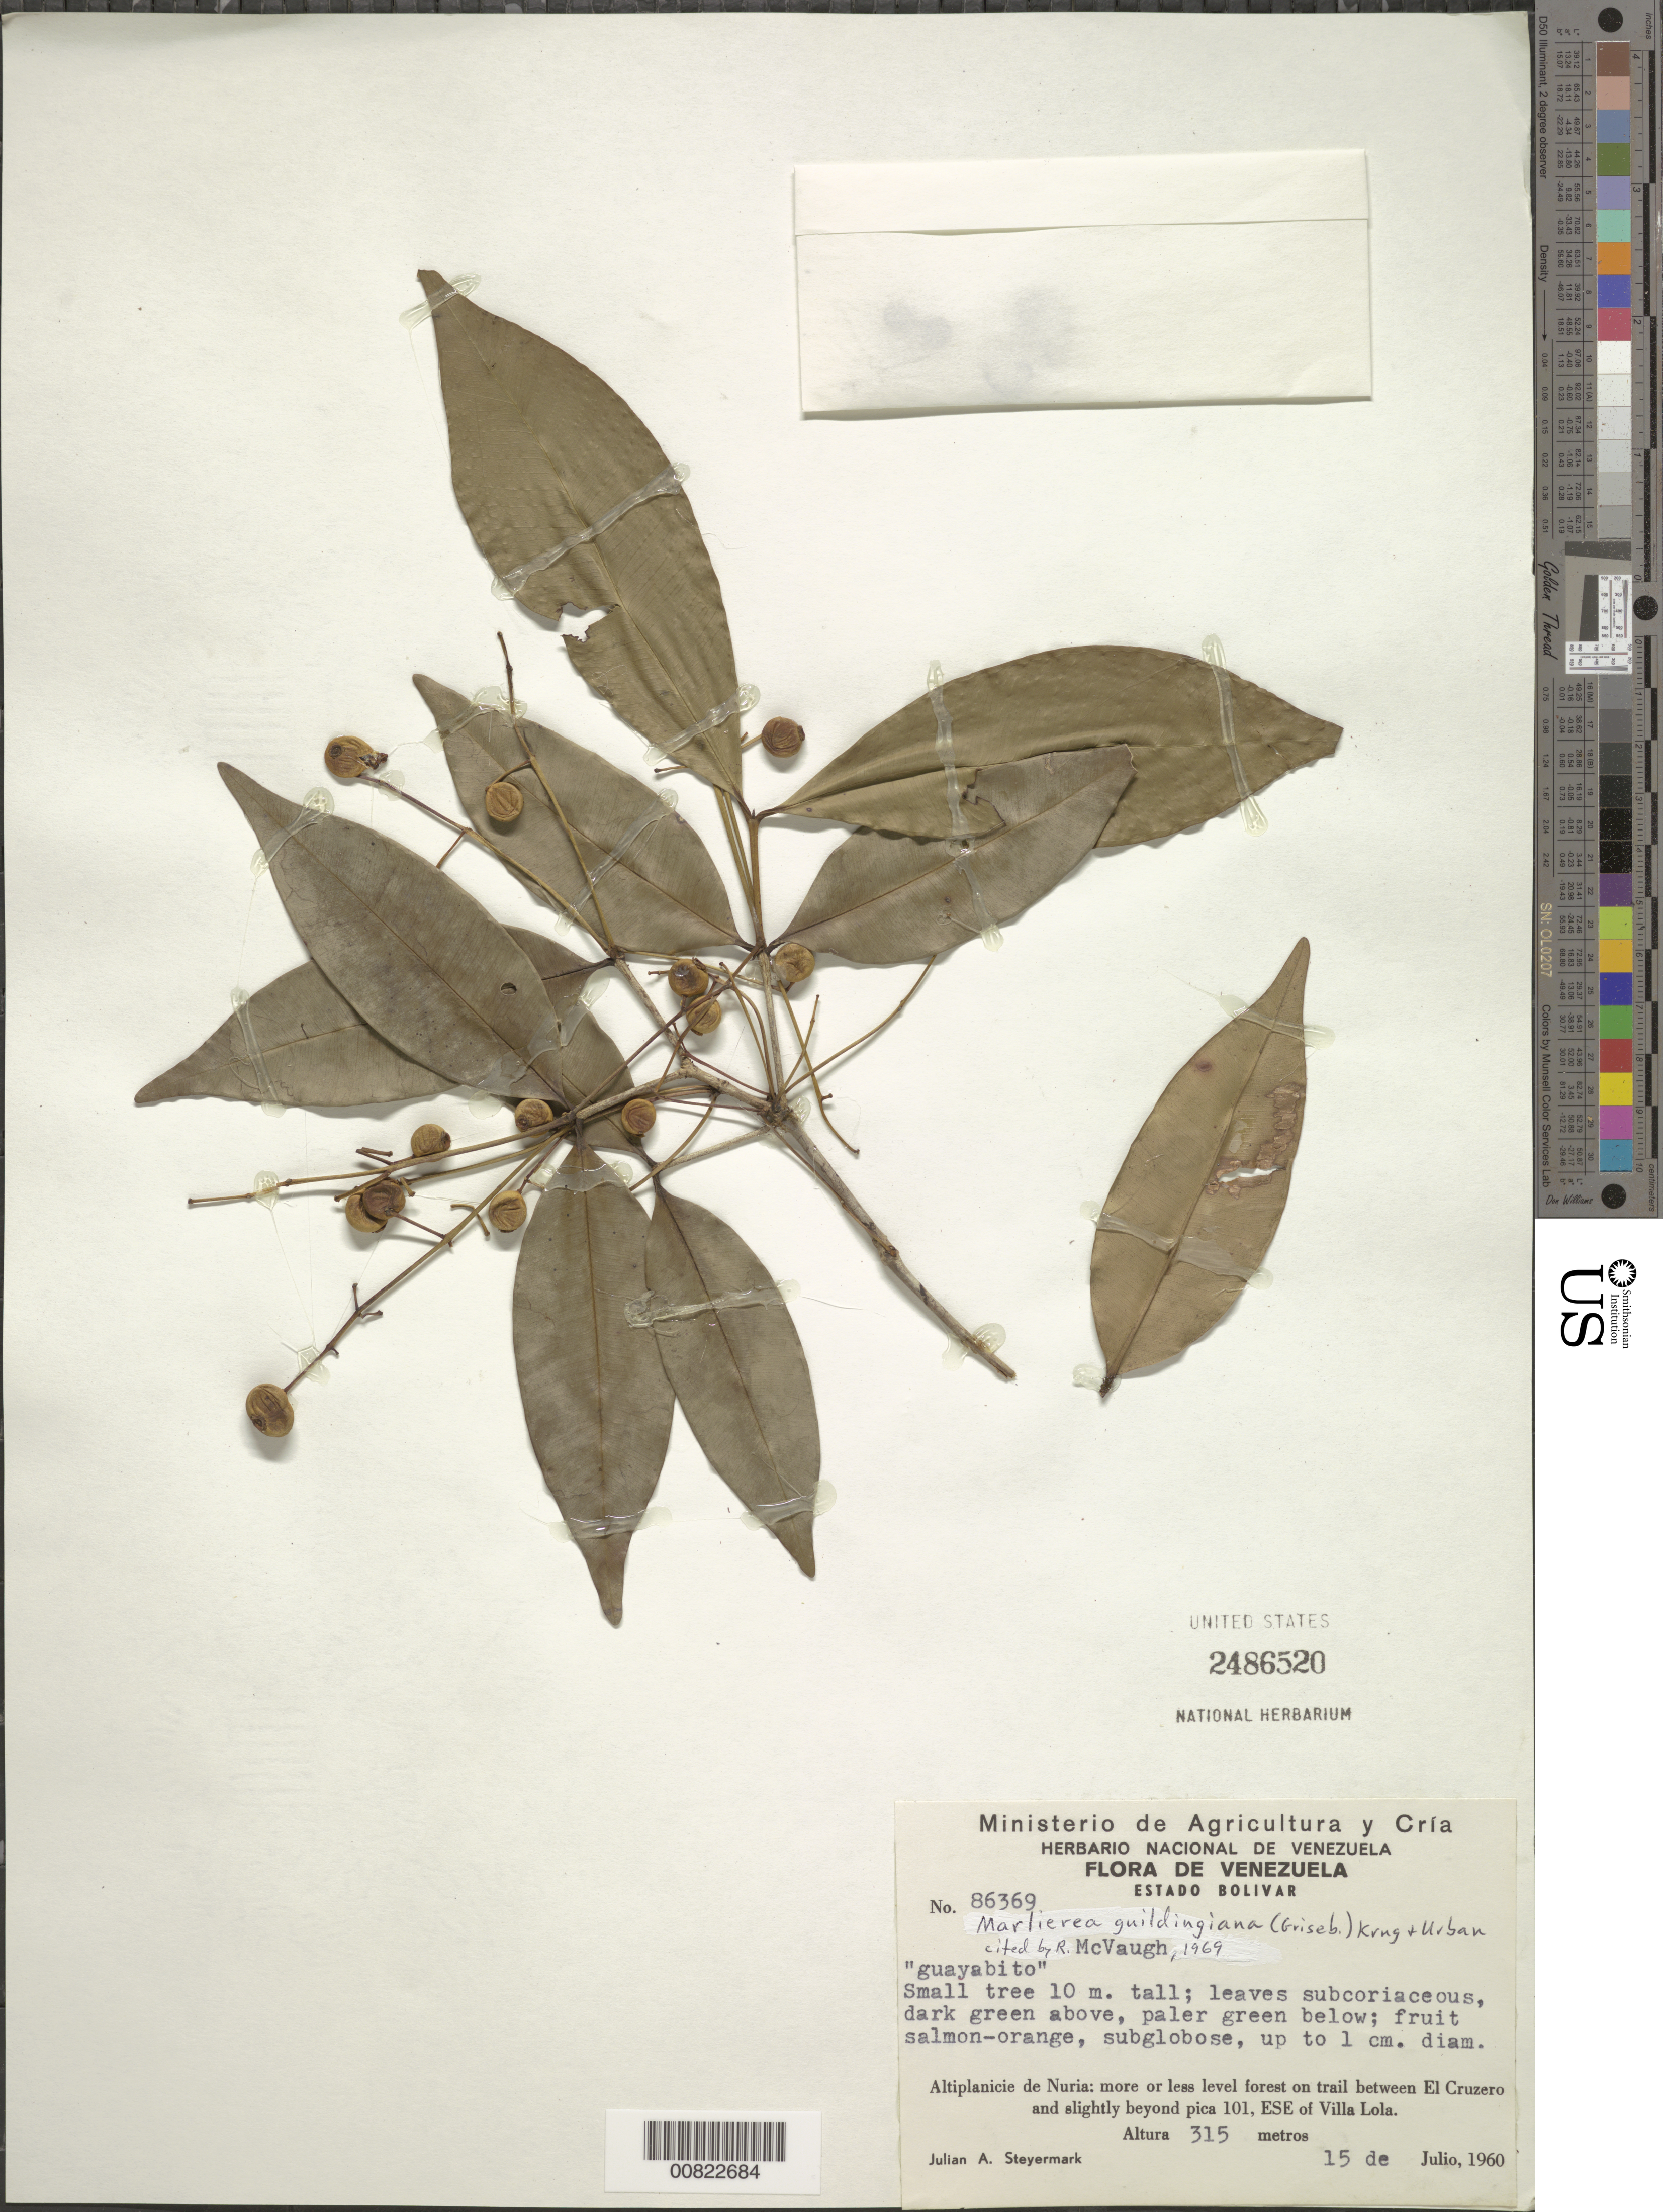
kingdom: Plantae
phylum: Tracheophyta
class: Magnoliopsida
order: Myrtales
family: Myrtaceae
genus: Myrcia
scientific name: Myrcia guildingiana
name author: (Griseb.) E. Lucas & C.E. Wilson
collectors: J. Steyermark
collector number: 86369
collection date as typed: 15-Jul-60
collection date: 1960-07-15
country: Venezuela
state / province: Bolívar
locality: Altiplanicie de Nuria, trail between El Cruzero and pk 101, ESE of Villa Lola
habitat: Level forest on trail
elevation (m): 315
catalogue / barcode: US 2486520